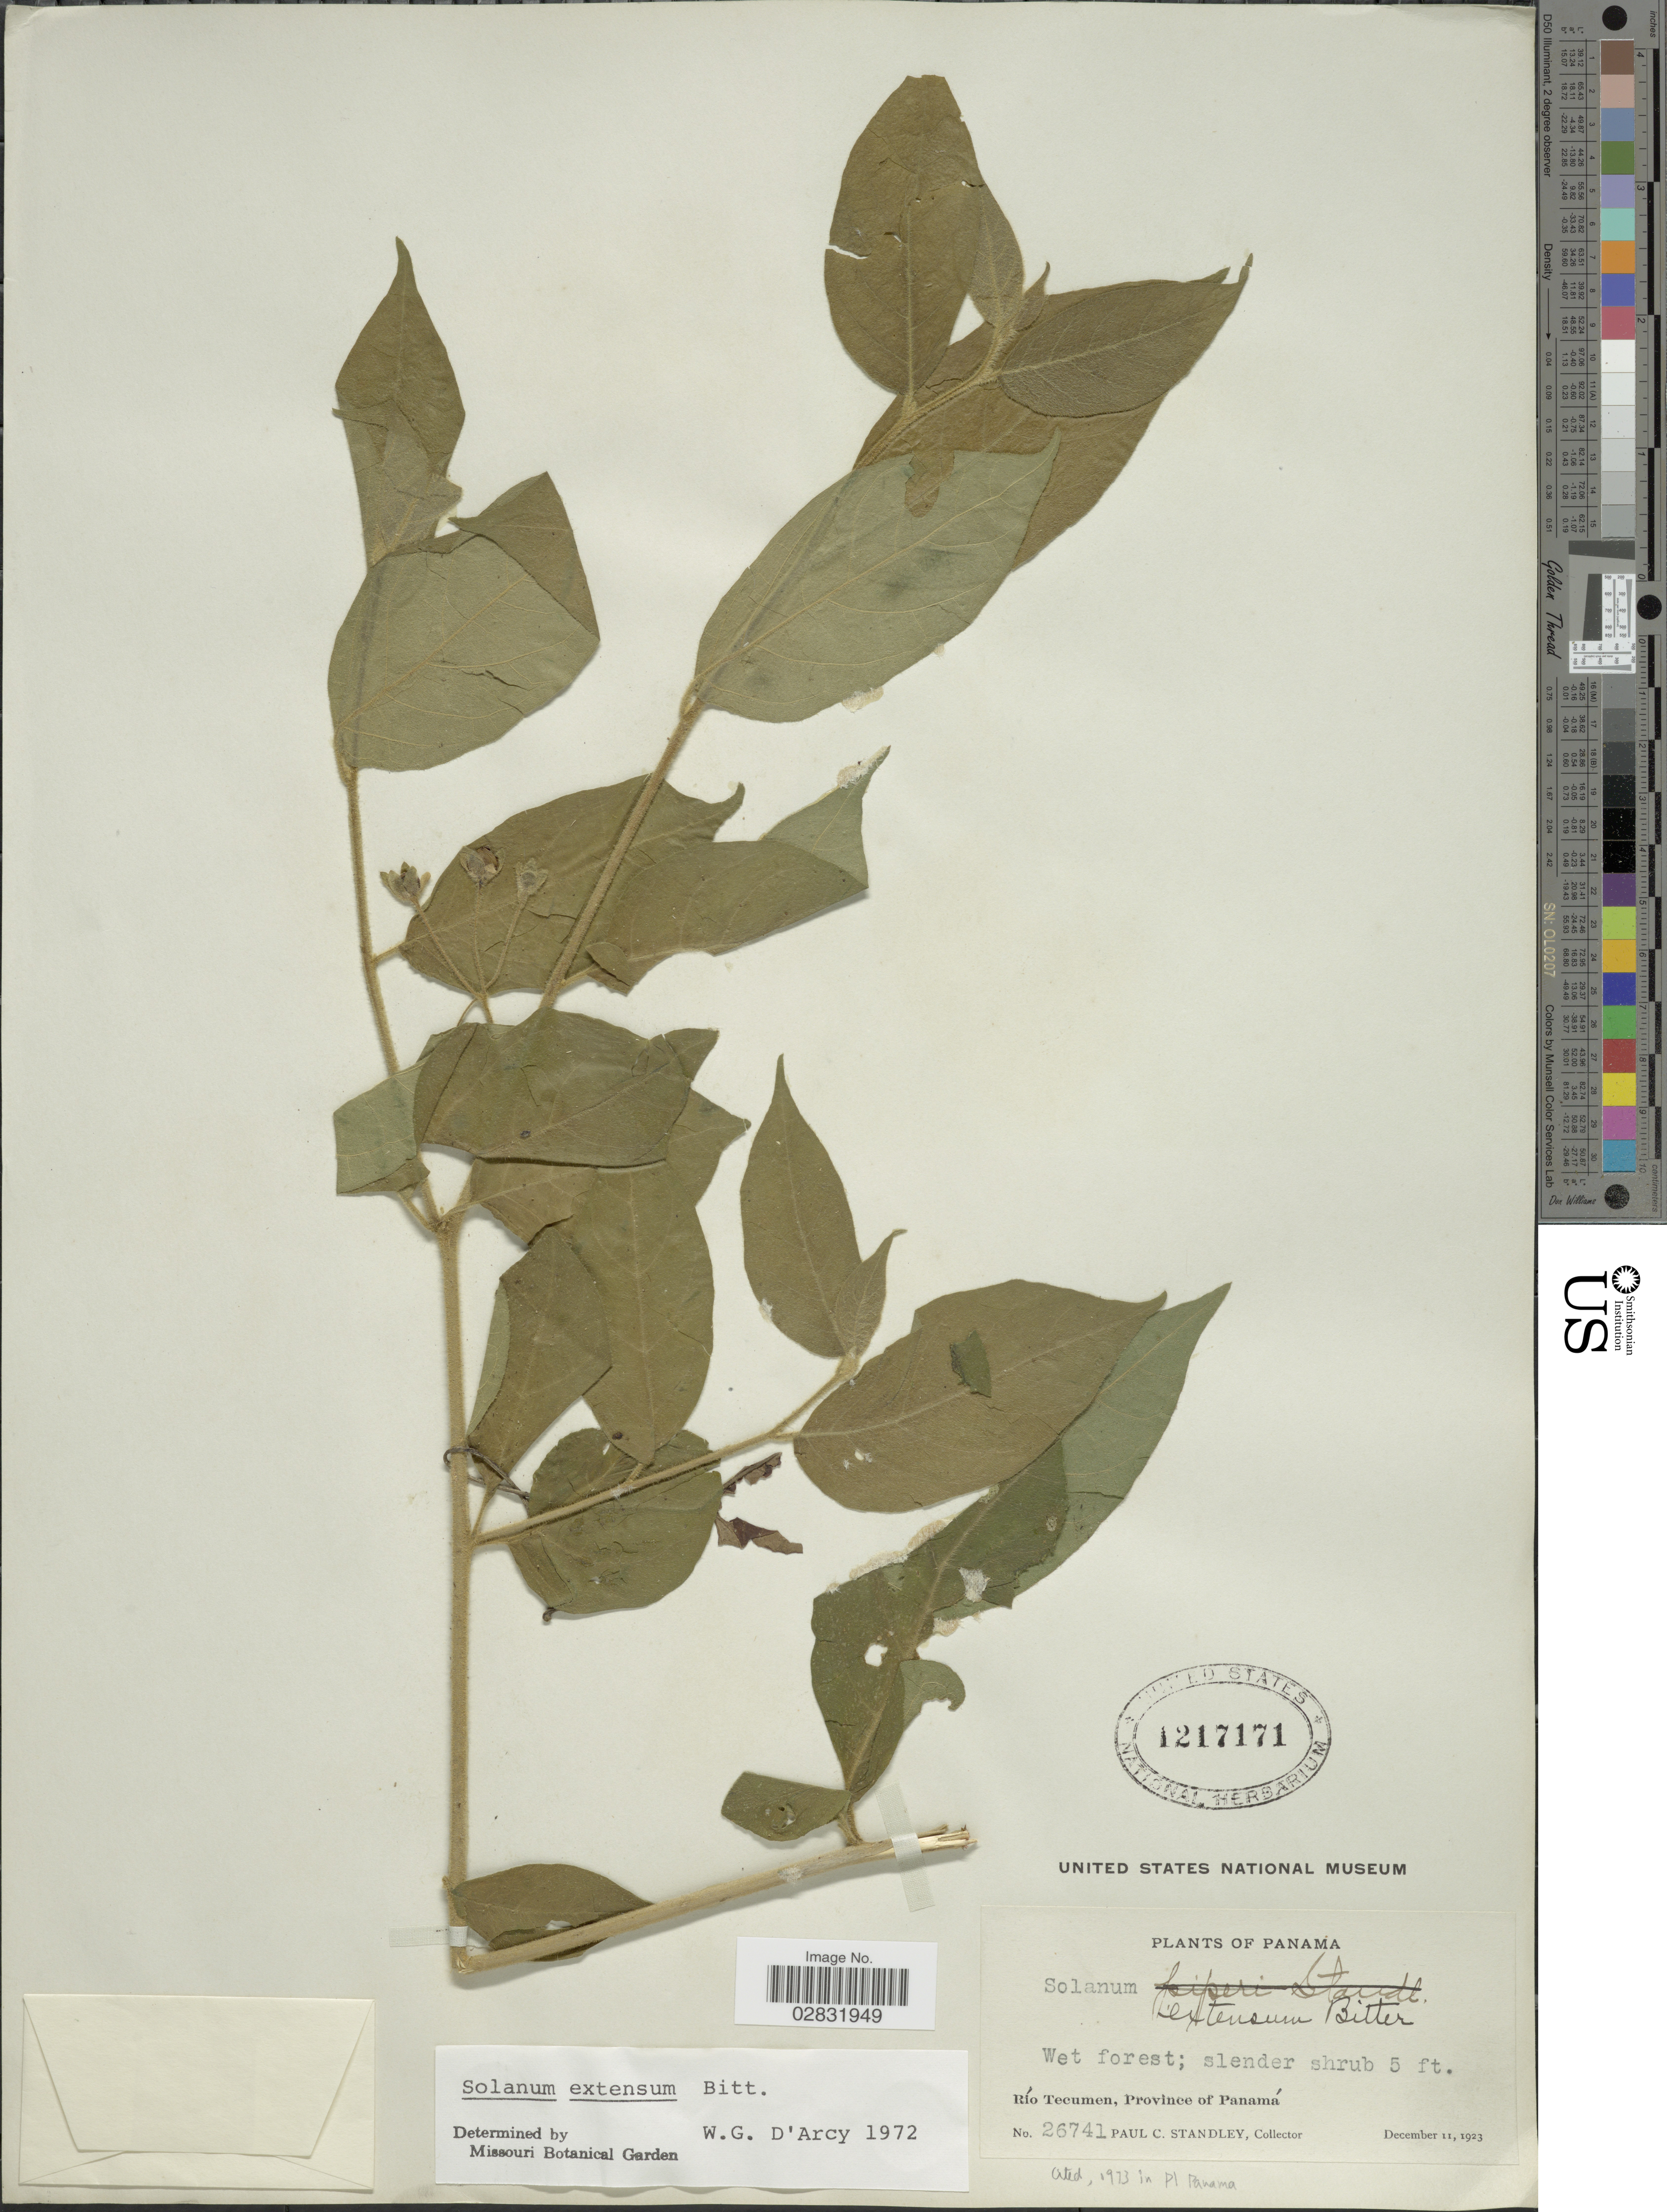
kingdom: Plantae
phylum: Tracheophyta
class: Magnoliopsida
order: Solanales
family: Solanaceae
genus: Solanum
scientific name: Solanum extensum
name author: Bitter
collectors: P. C. Standley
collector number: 26741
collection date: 1923-12-11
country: Panama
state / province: Panamá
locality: Río Tecumen, Province of Panamá.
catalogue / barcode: US 1217171